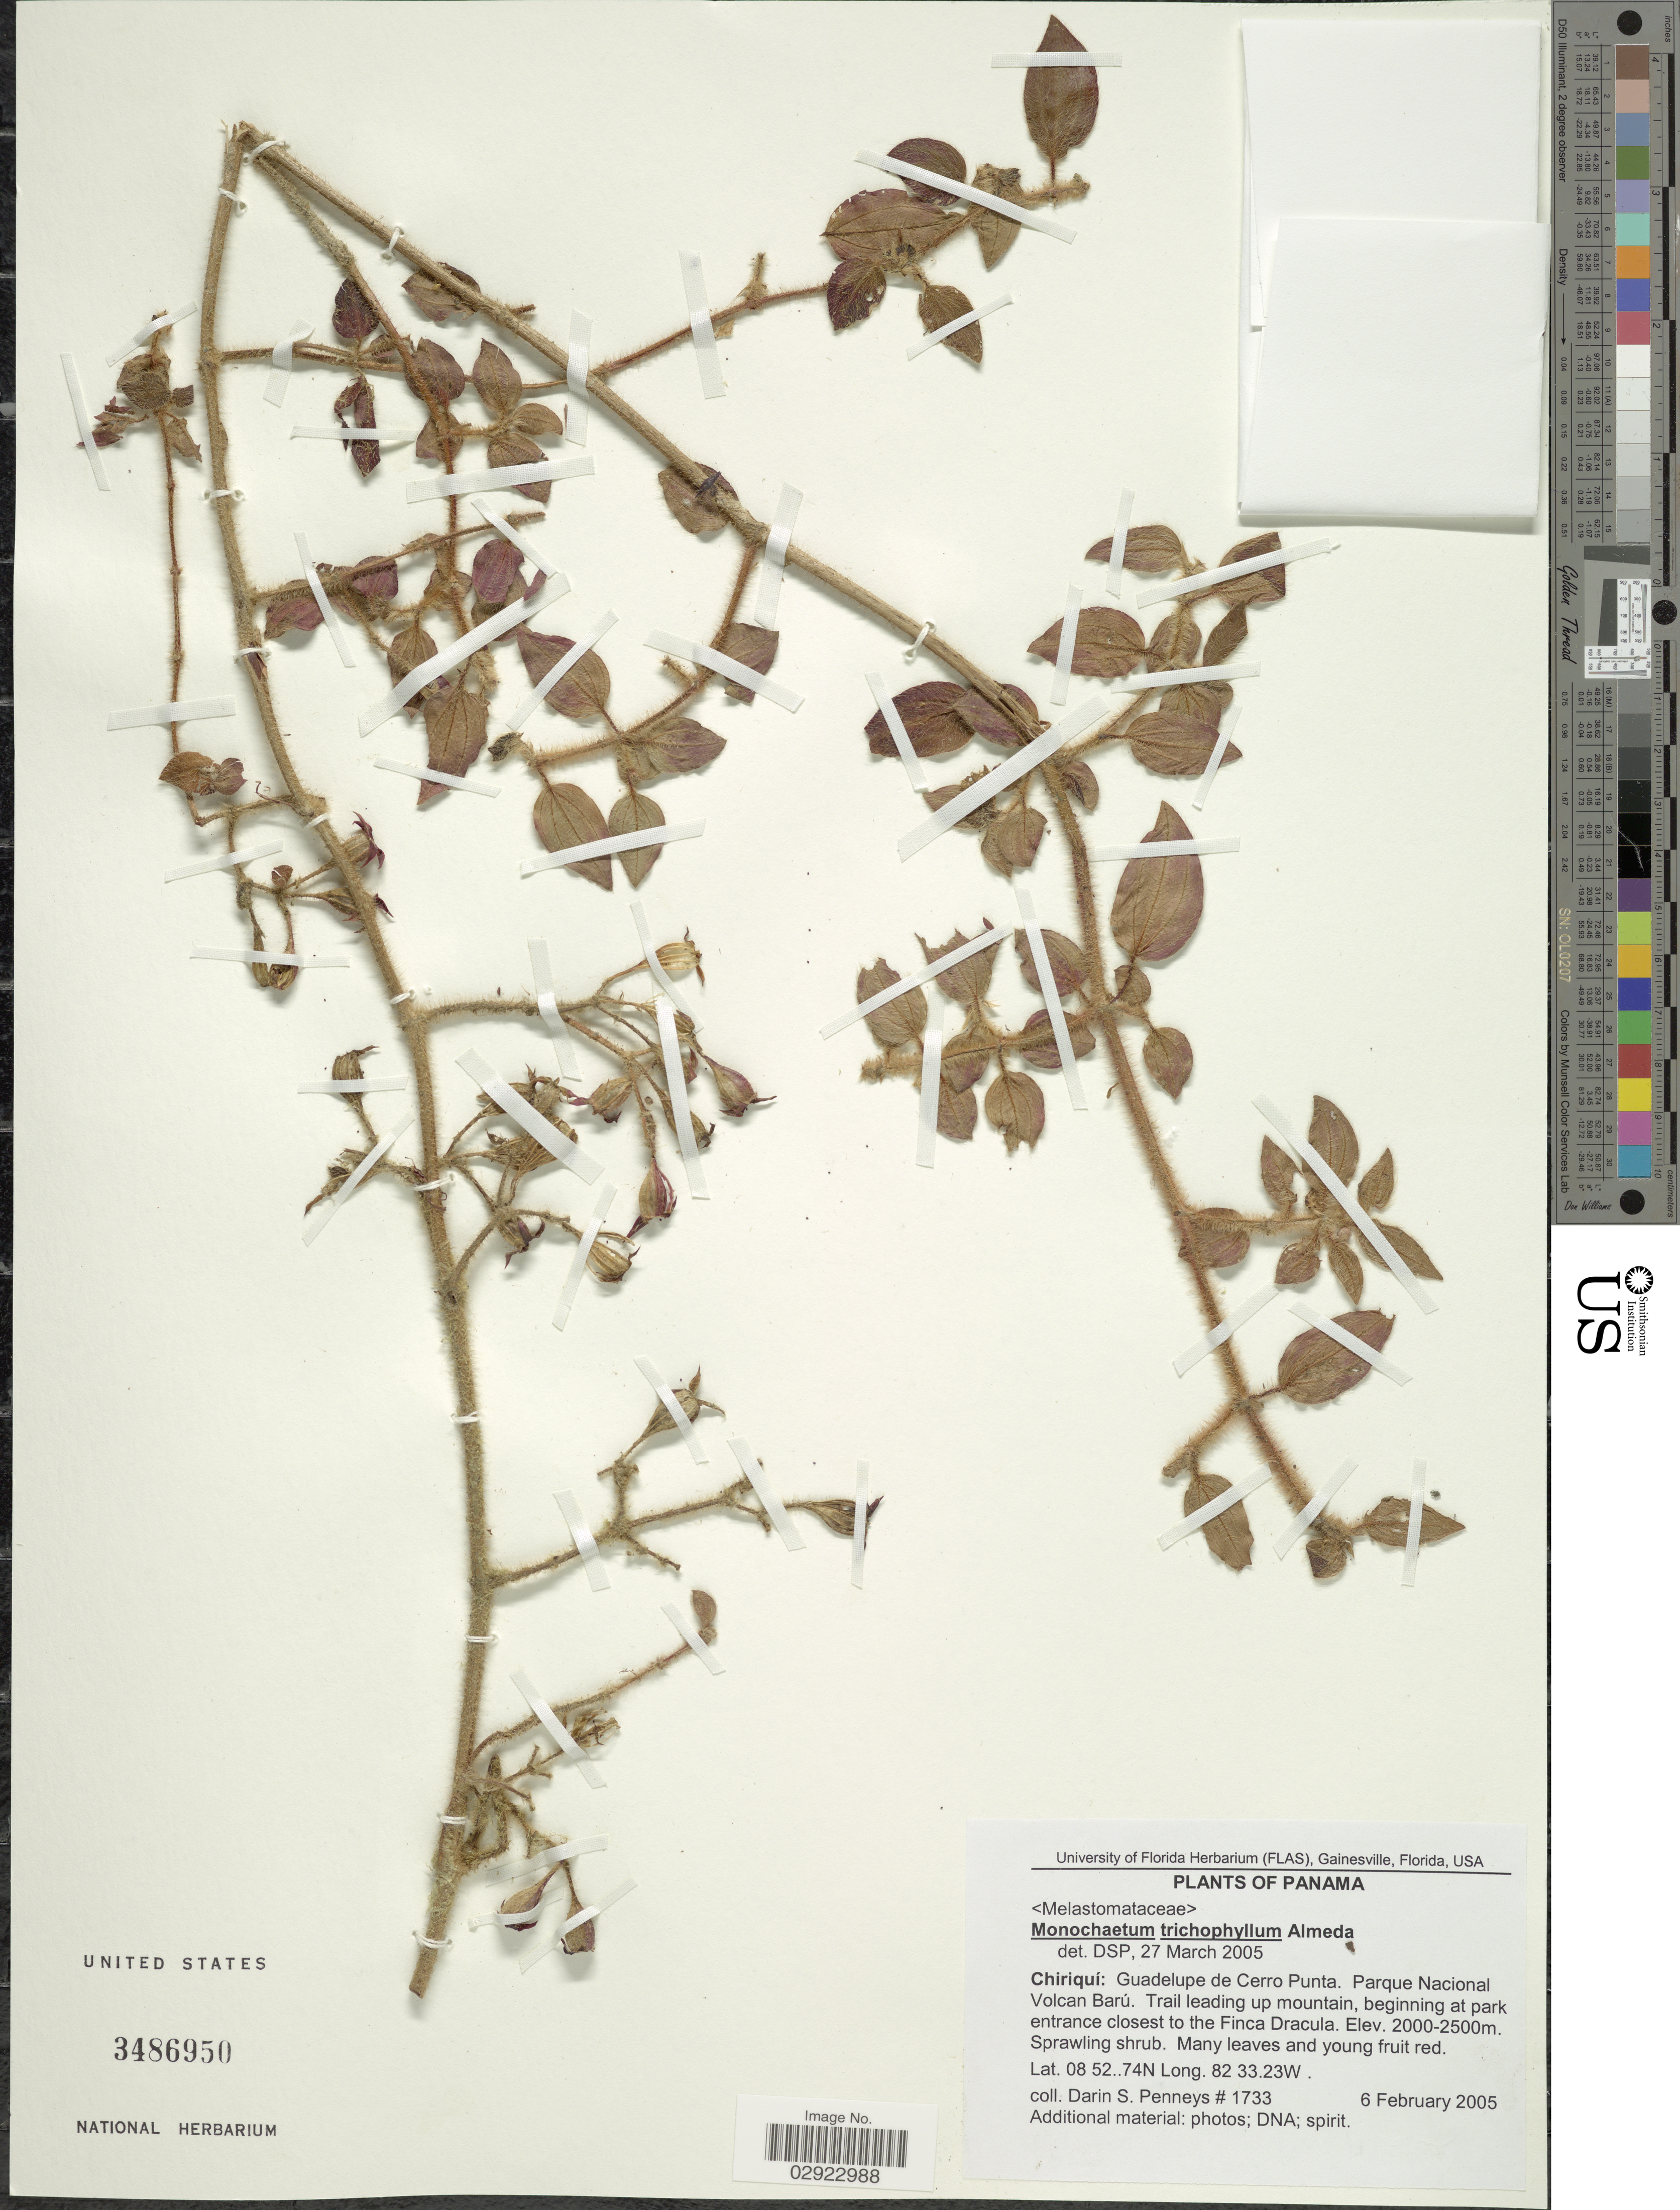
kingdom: Plantae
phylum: Tracheophyta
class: Magnoliopsida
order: Myrtales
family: Melastomataceae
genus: Monochaetum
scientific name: Monochaetum trichophyllum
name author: Almeda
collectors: D. S. Penneys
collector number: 1733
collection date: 2005-02-06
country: Panama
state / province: Chiriqui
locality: Chiriquí: Guadelupe de Cerro Punta. Parque Nacional Volcan Barú. Trail leading up mountain, beginning at park entrance closest to the Finca Dracula.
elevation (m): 2000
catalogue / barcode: US 3486950